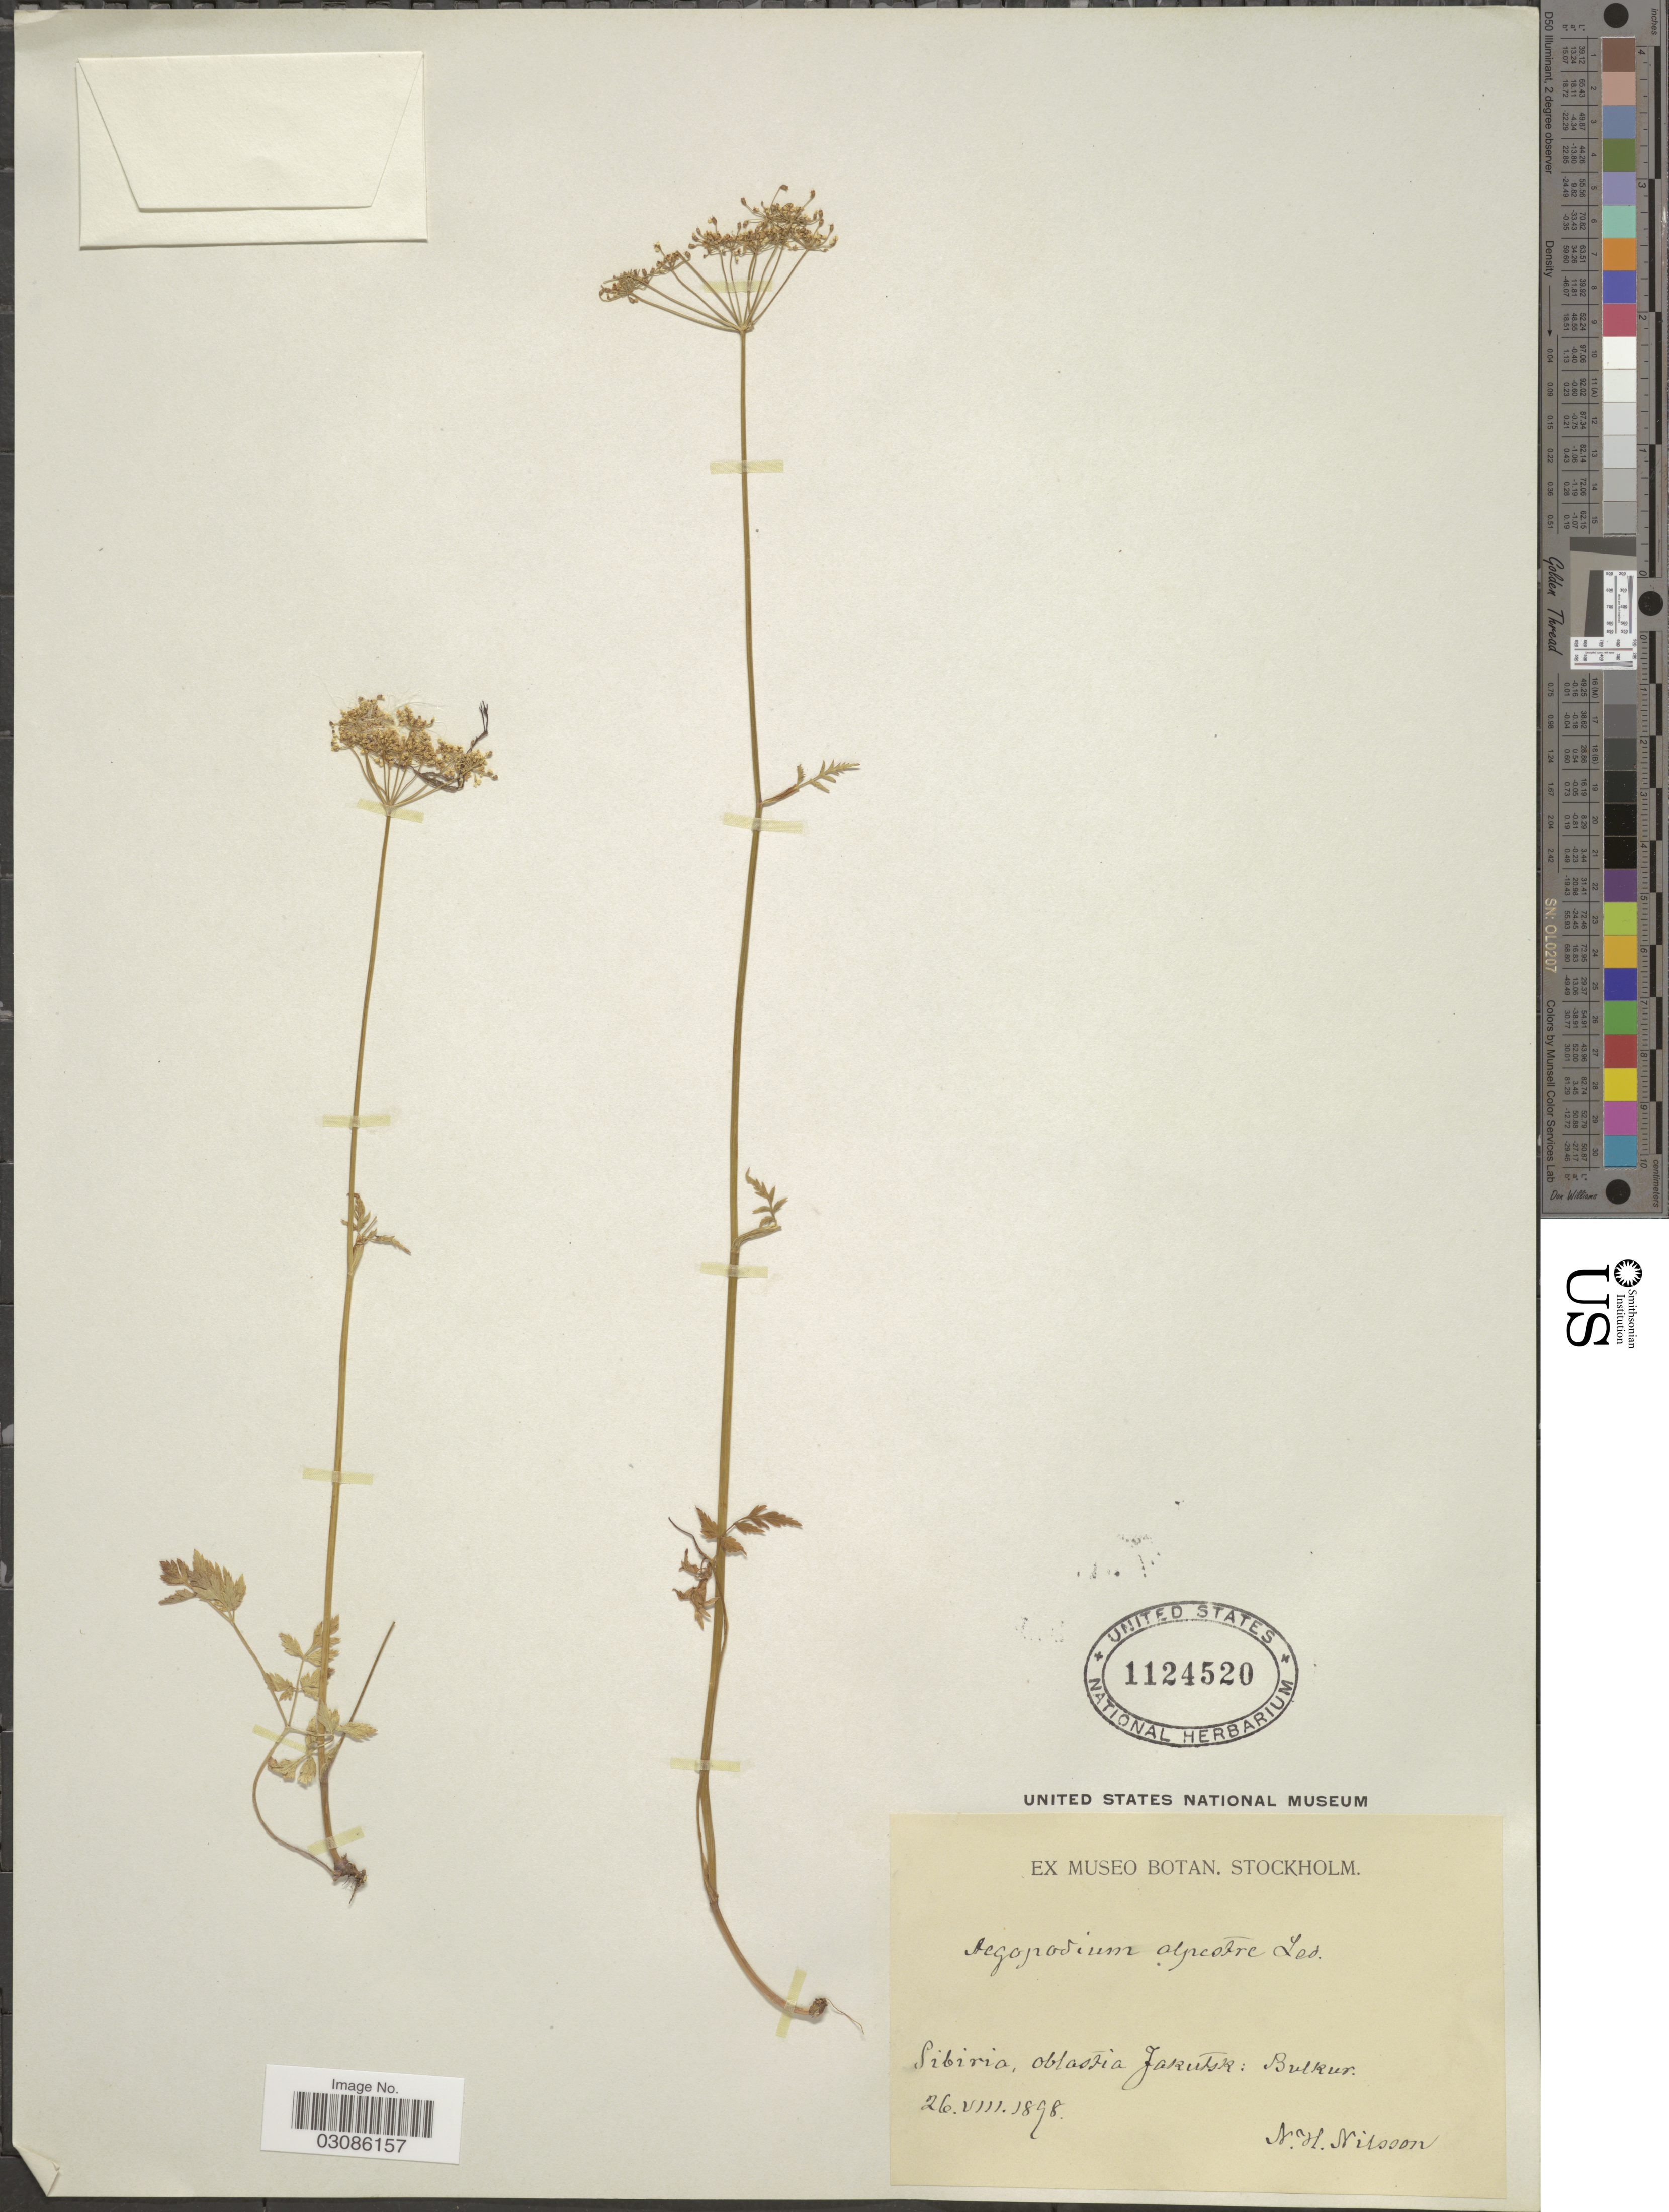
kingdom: Plantae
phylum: Tracheophyta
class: Magnoliopsida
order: Apiales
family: Apiaceae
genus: Aegopodium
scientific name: Aegopodium alpestre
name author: Ledeb.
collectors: N. H. Nilsson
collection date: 1898-08-26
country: Russian Federation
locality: Sibiria, oblastia Jakutsk: Bulkur.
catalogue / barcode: US 1124520